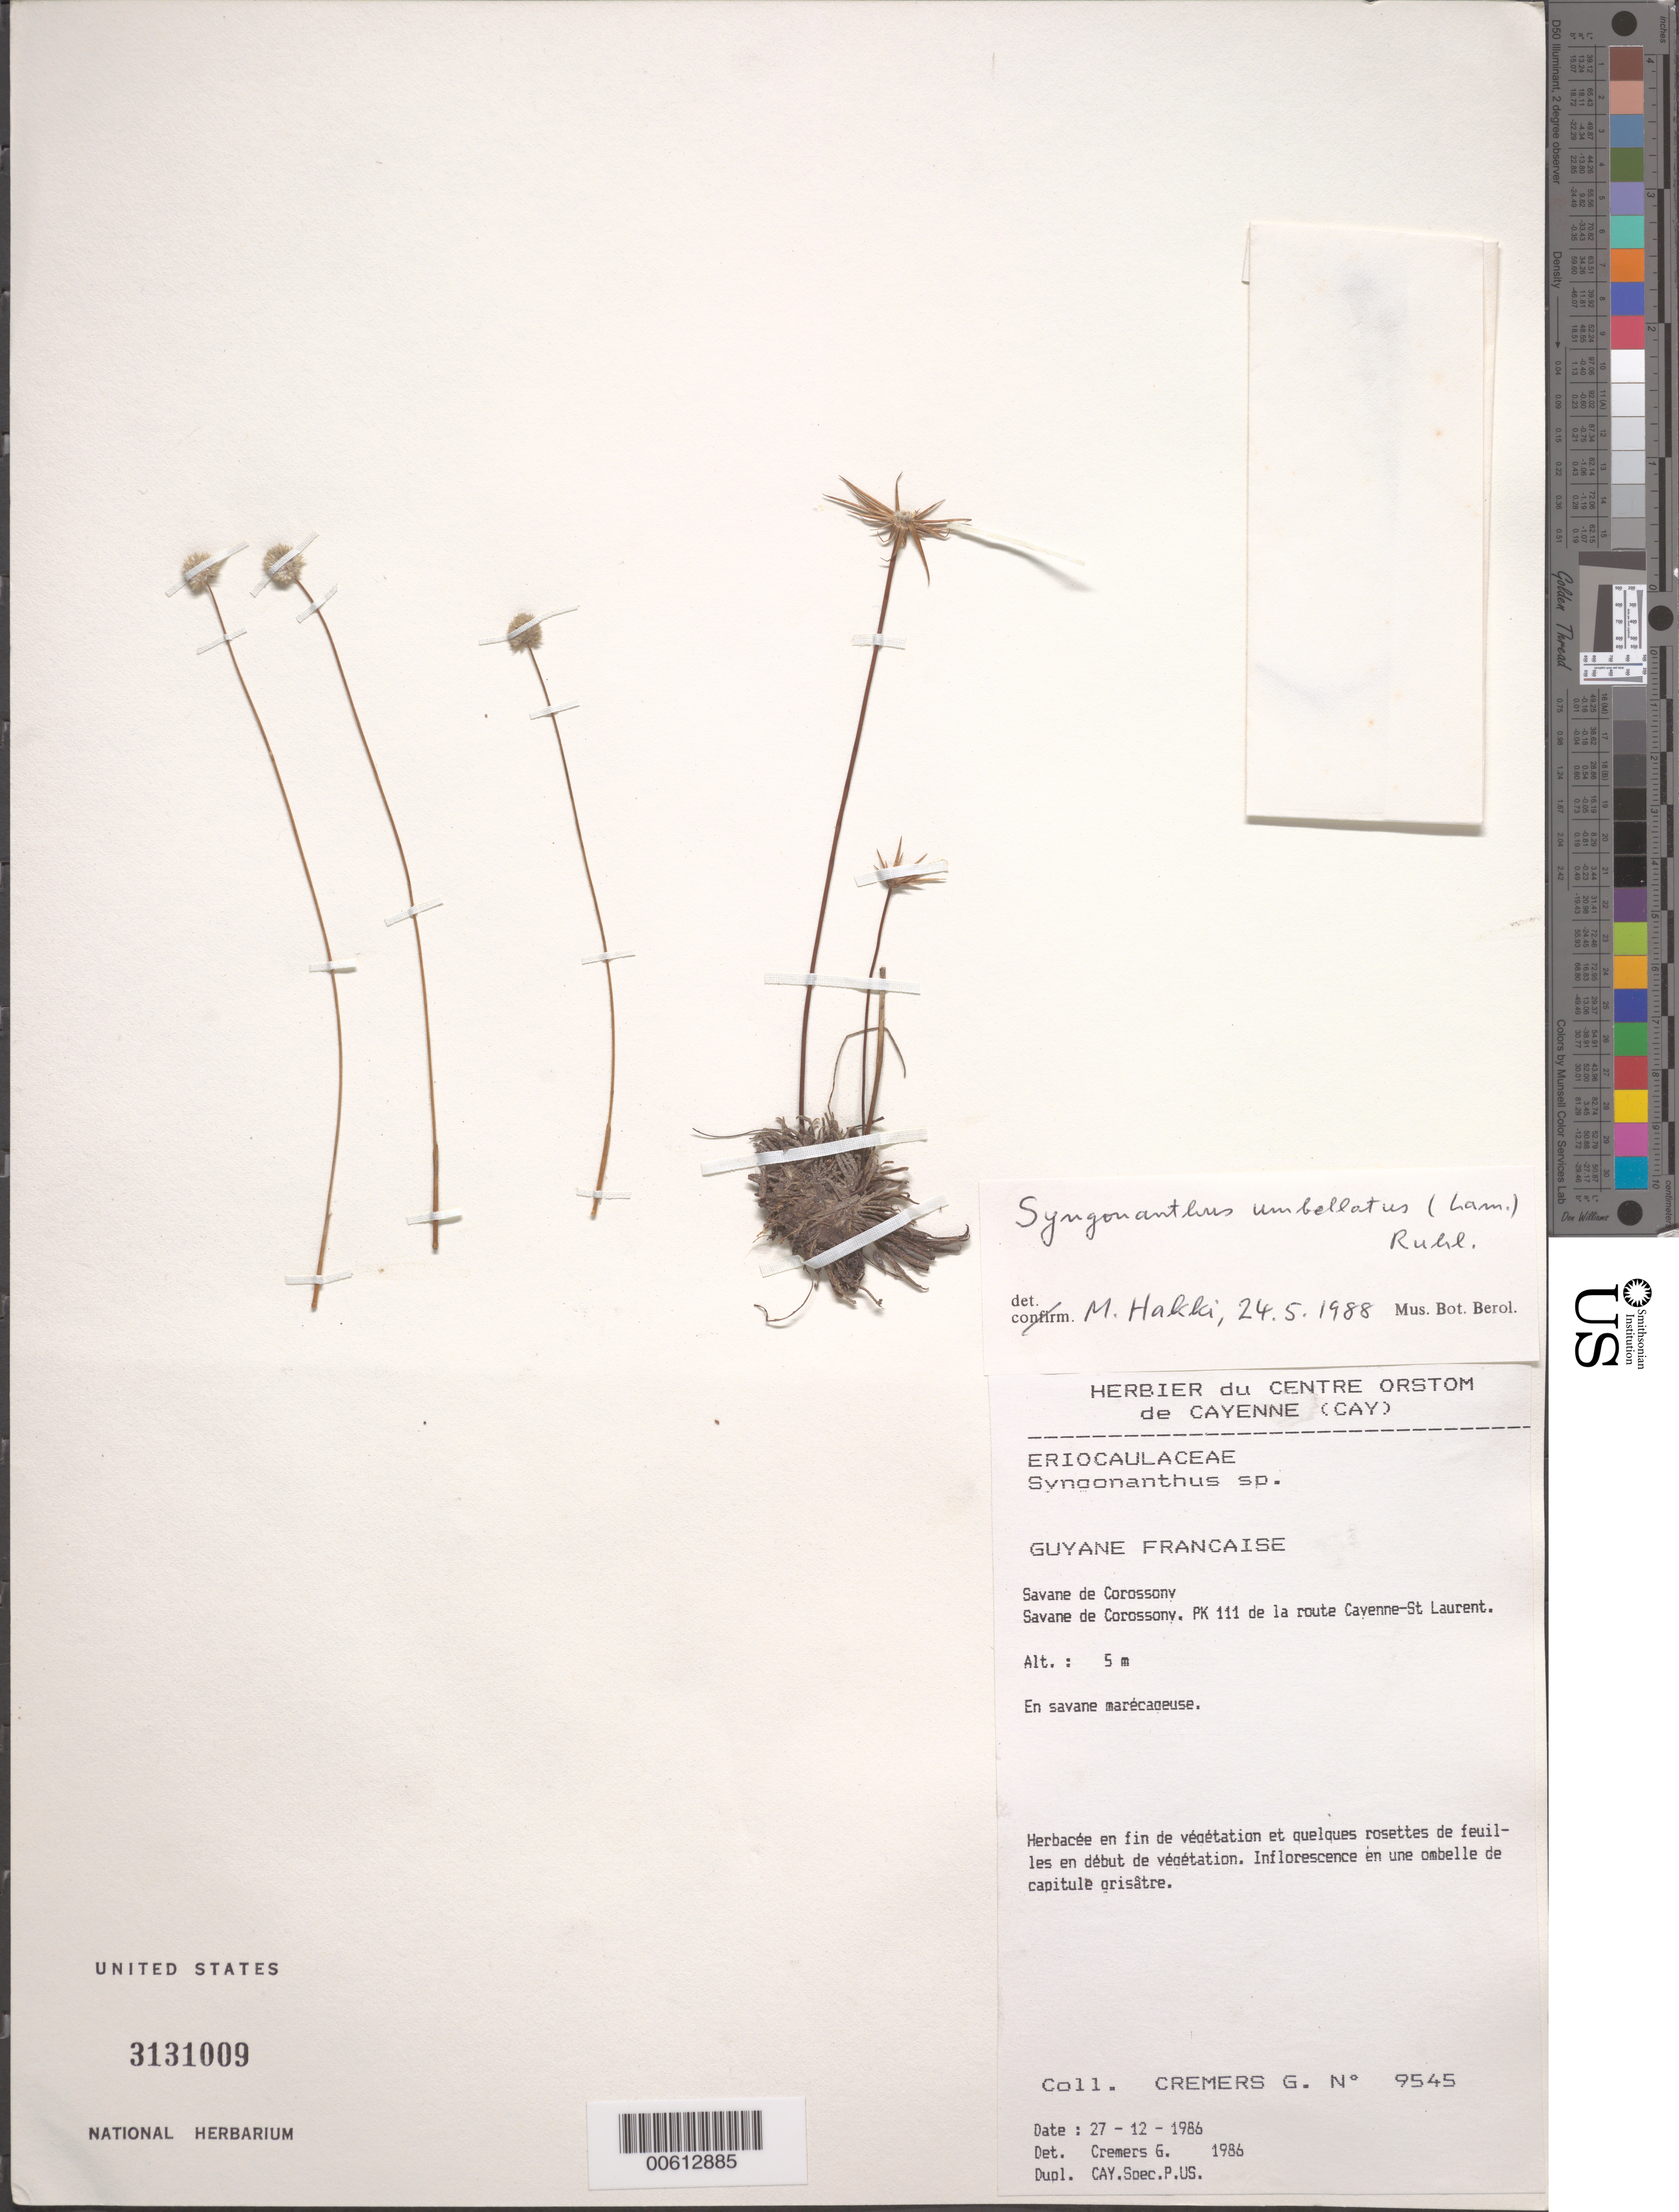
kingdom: Plantae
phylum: Tracheophyta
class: Liliopsida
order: Poales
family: Eriocaulaceae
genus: Syngonanthus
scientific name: Syngonanthus umbellatus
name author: (Lam.) Ruhland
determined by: Hakki, M. J.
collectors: G. Cremers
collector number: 9545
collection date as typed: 27-Dec-86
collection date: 1986-12-27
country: French Guiana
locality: Savane de Corossony, PK 111 de la route Cayenne-St. Laurent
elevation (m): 5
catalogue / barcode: US 3131009